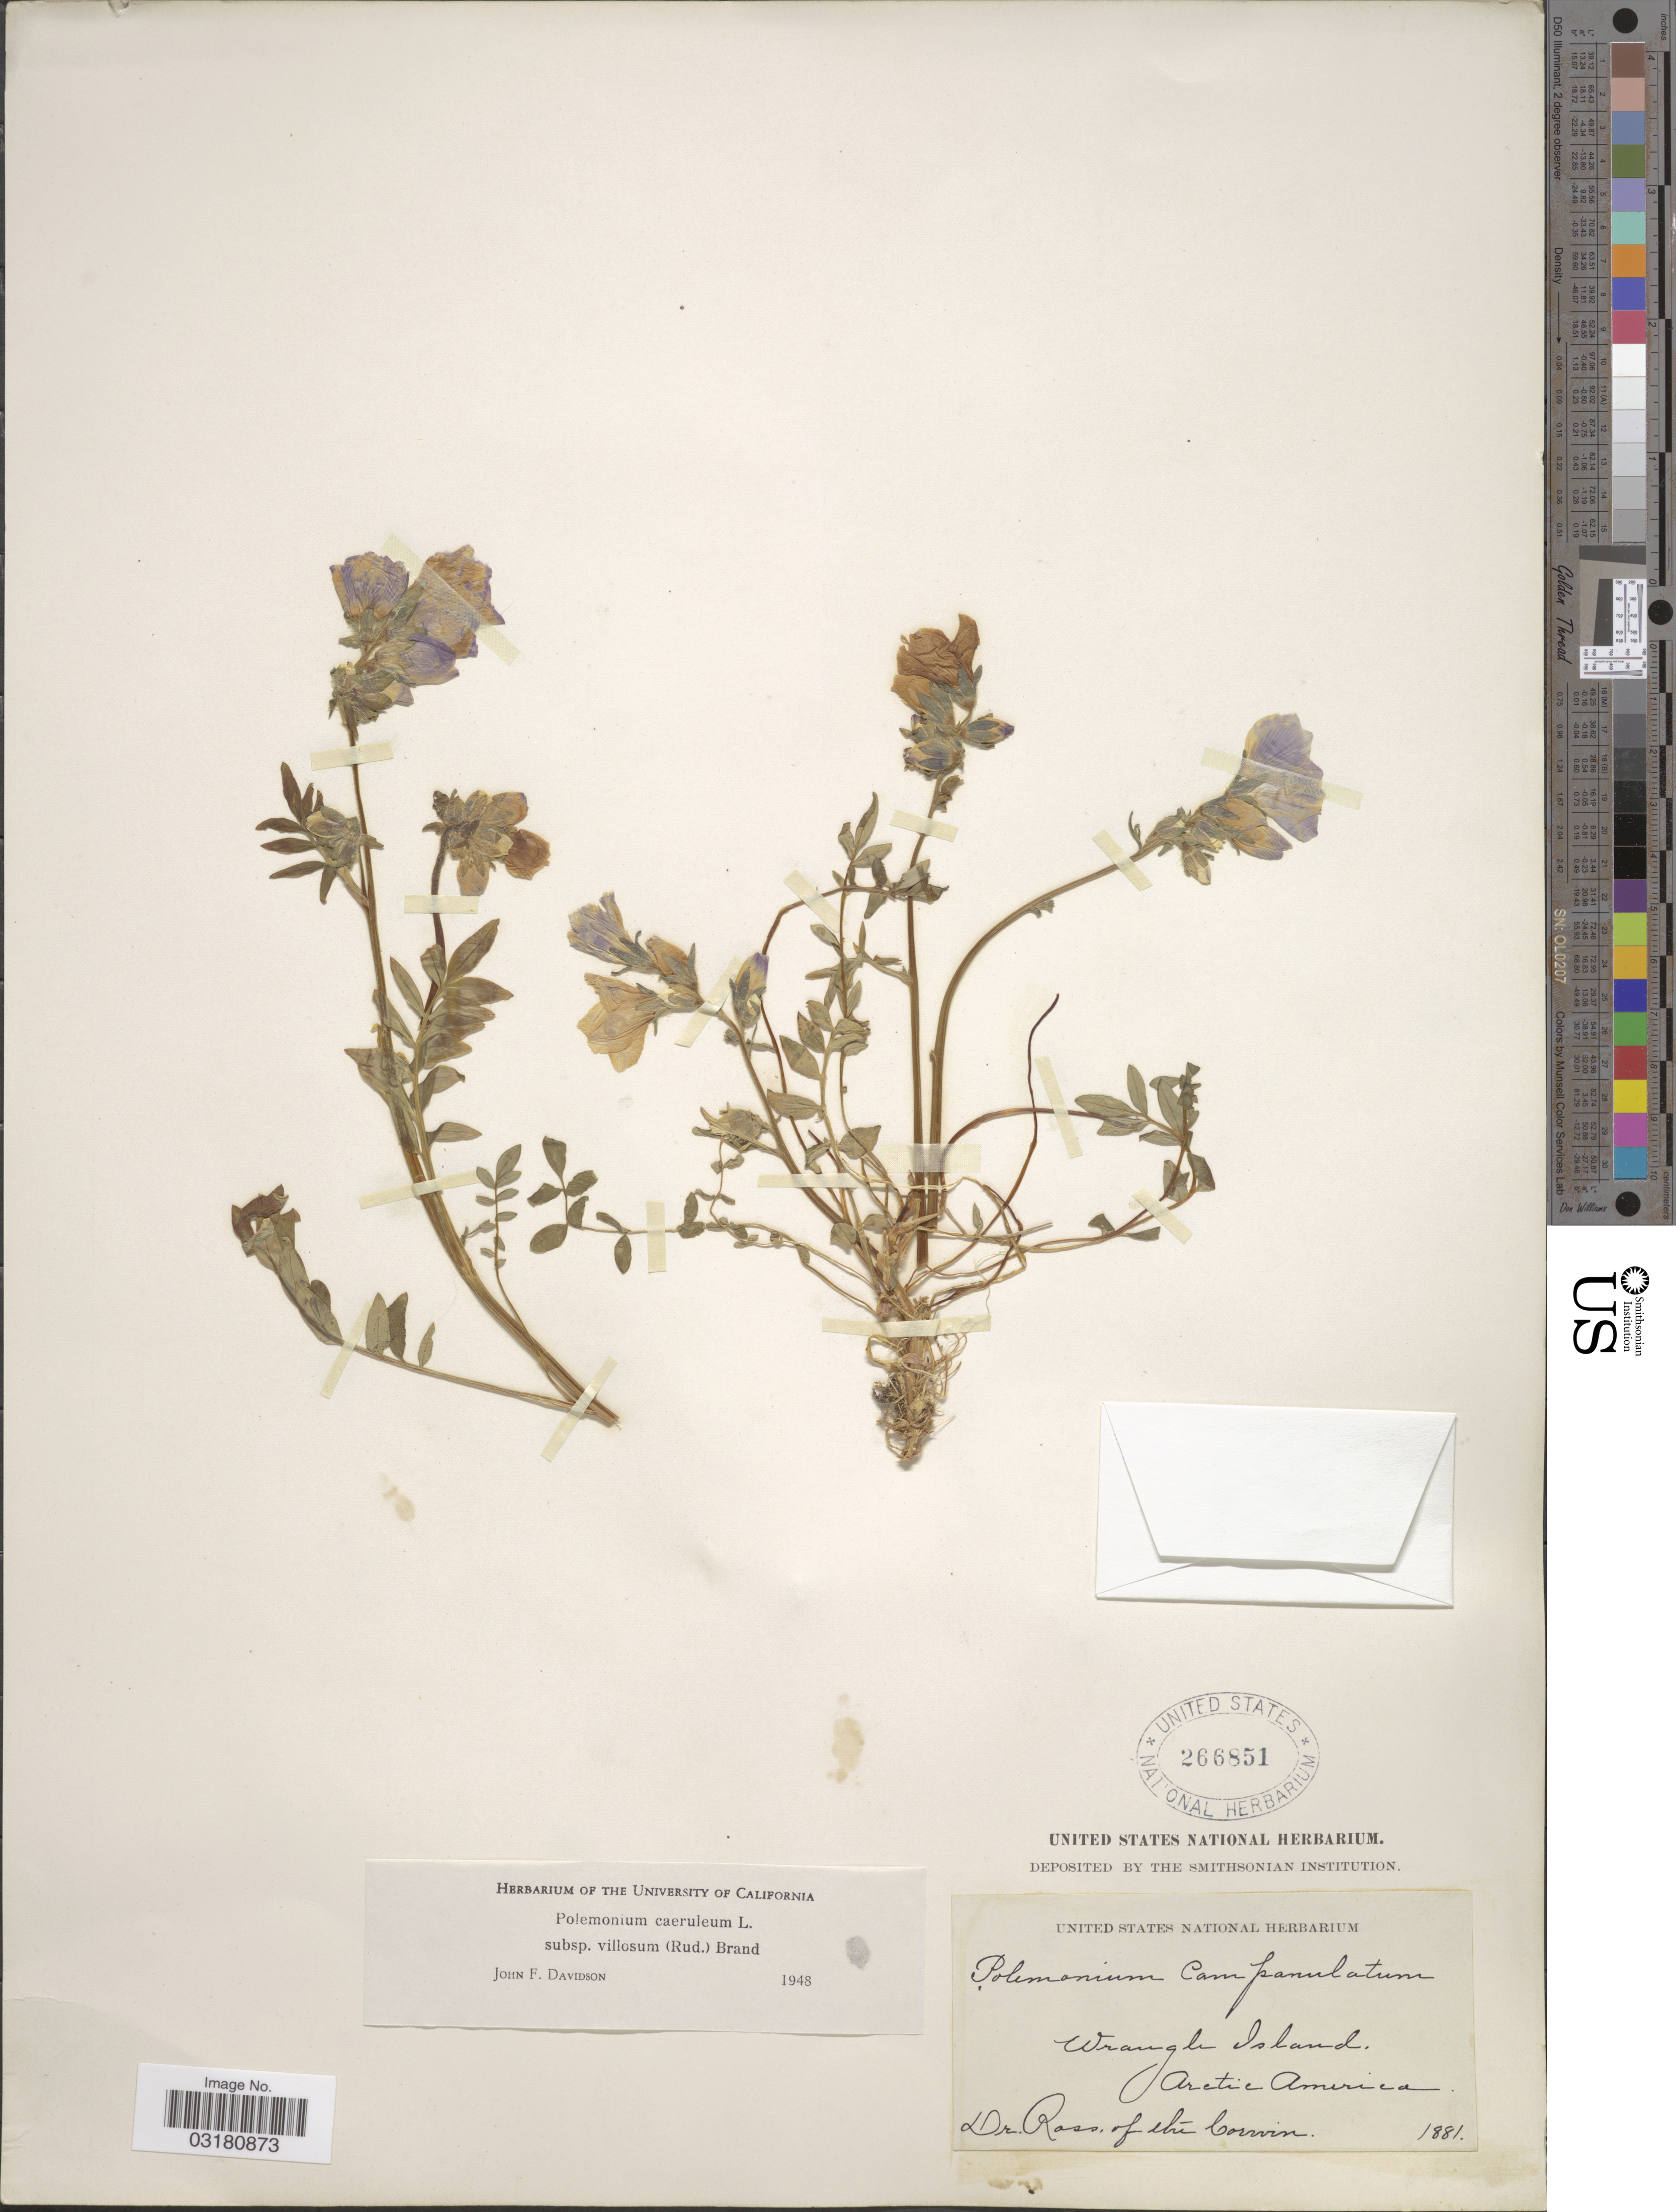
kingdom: Plantae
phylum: Tracheophyta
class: Magnoliopsida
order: Ericales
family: Polemoniaceae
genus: Polemonium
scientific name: Polemonium caeruleum subsp. villosum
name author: (Rudolph ex Georgi) Brand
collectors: Ross of the Corwin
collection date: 1881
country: Russian Federation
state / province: Chukotka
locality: Wrangle Island. Arctic America.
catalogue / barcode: US 266851